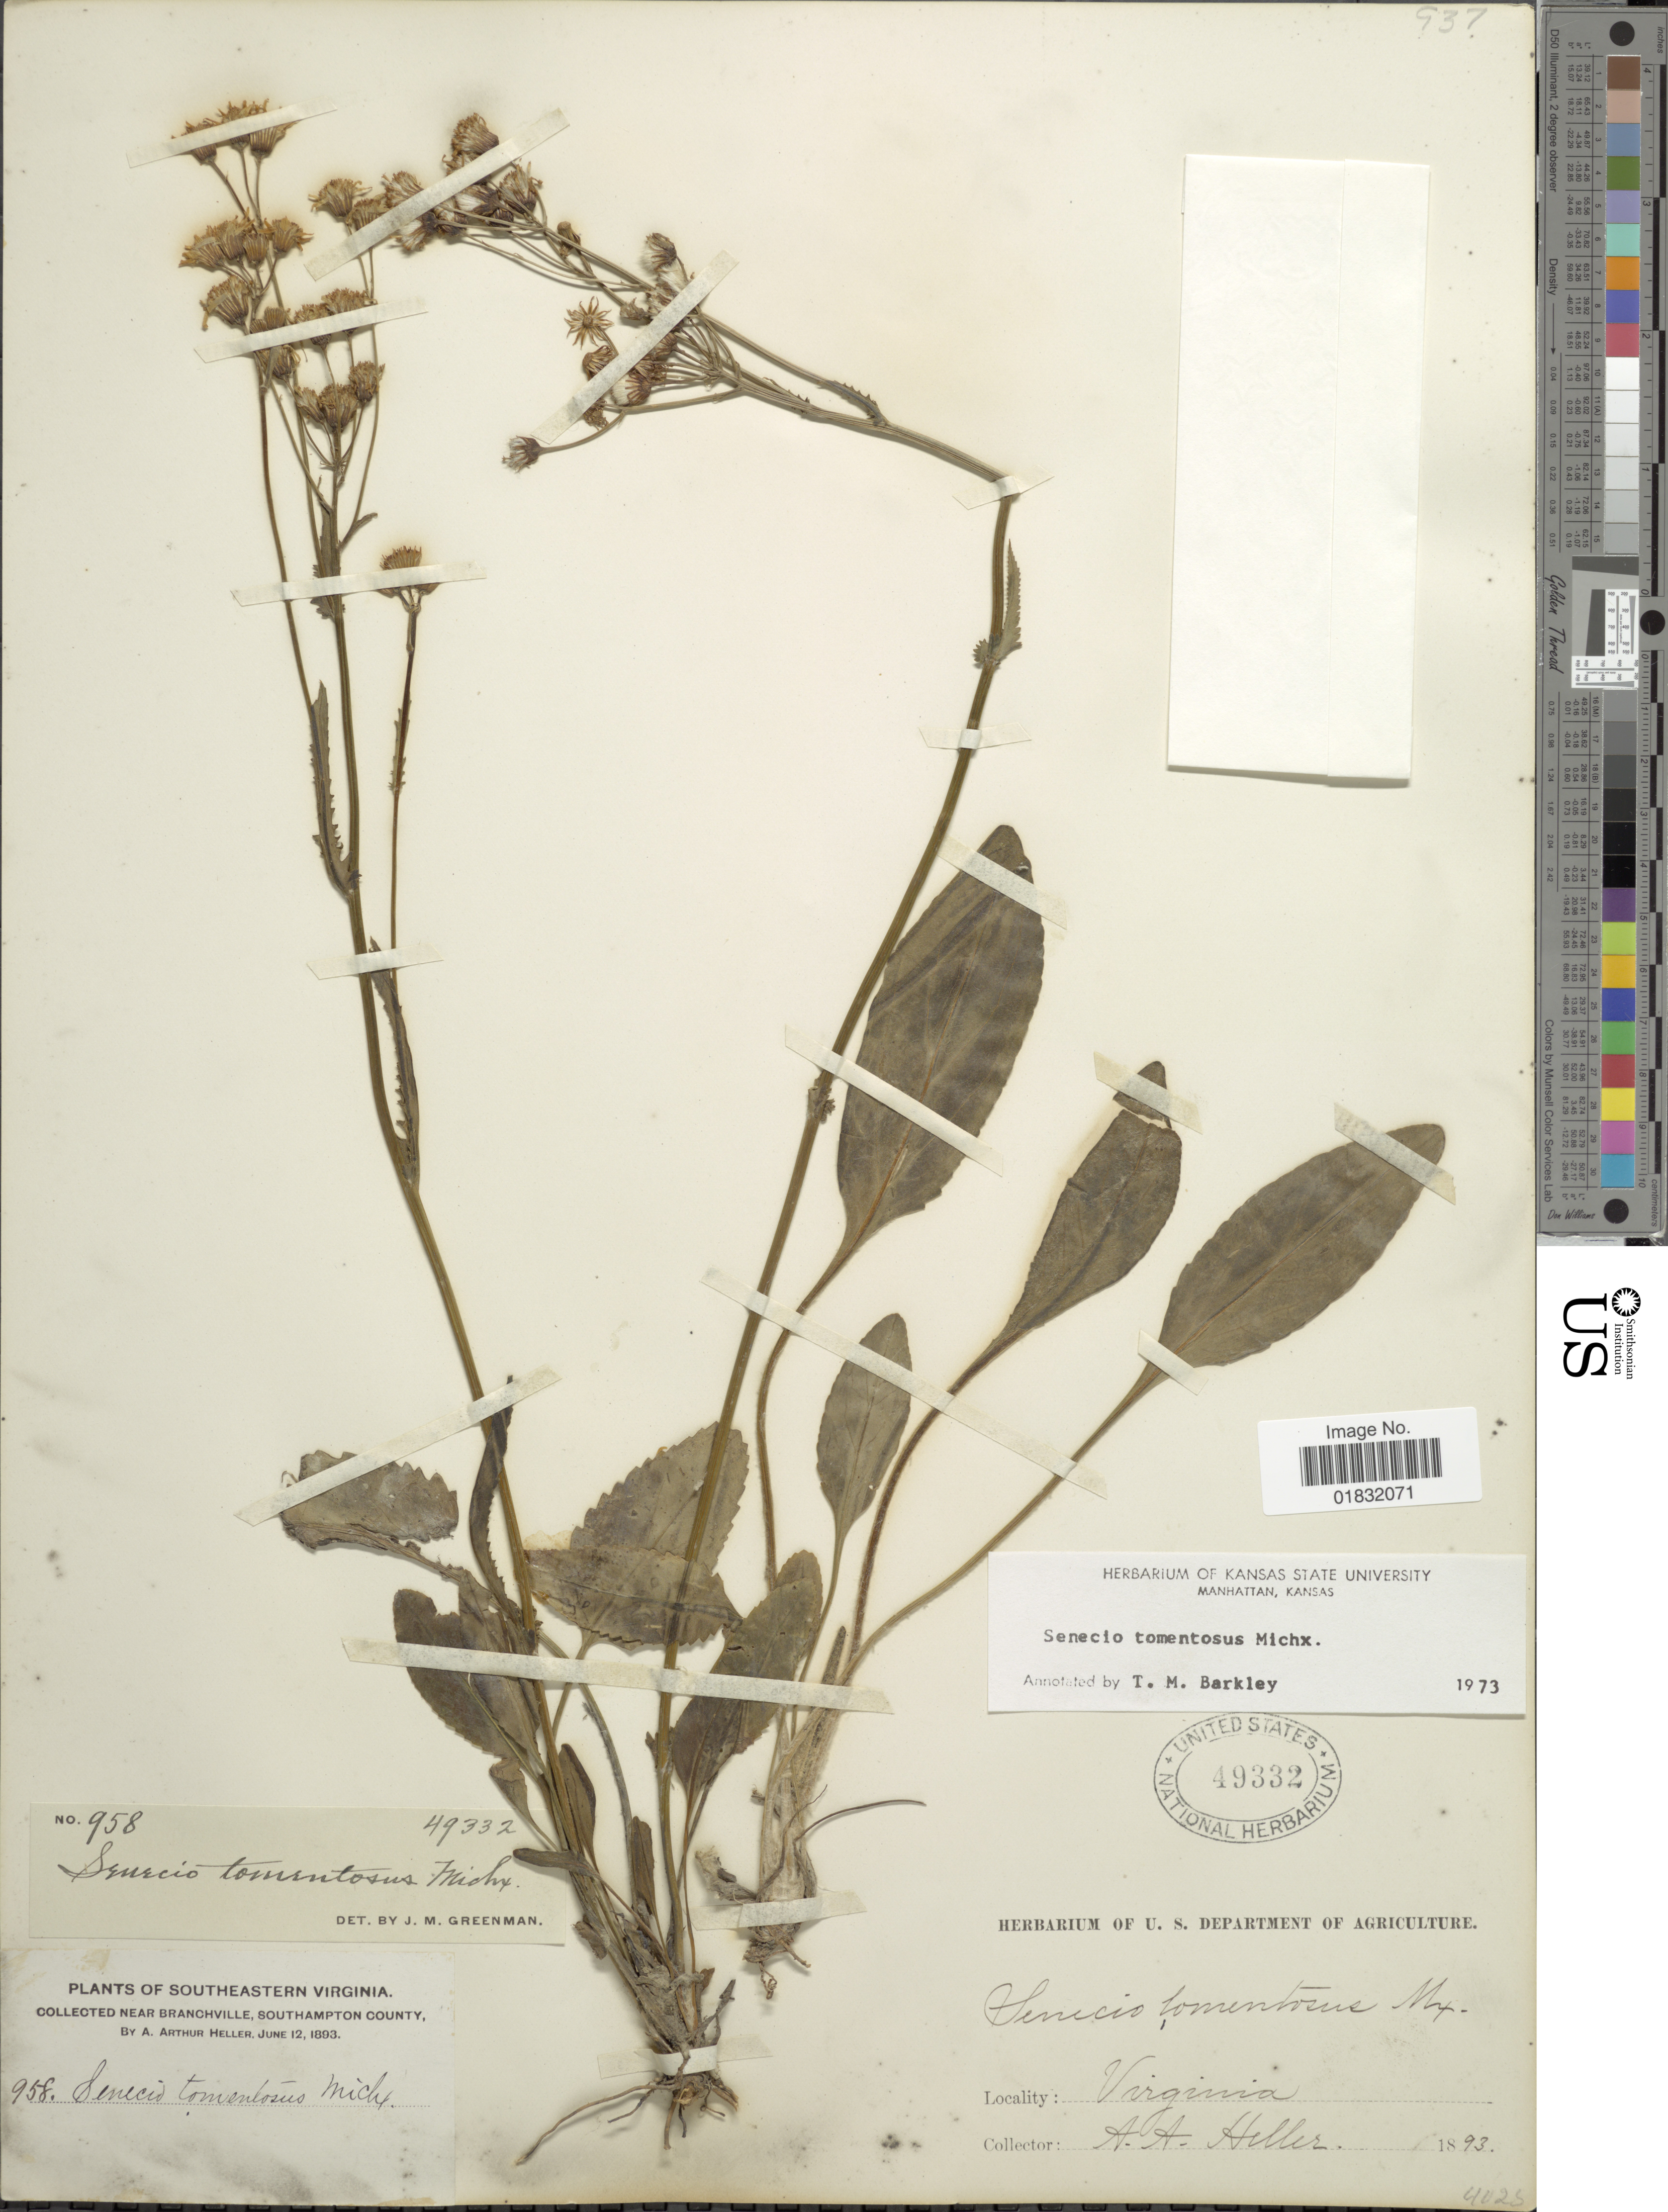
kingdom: Plantae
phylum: Tracheophyta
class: Magnoliopsida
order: Asterales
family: Asteraceae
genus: Packera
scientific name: Packera dubia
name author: (Spreng.) Trock & Mabb.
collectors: A. A. Heller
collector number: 958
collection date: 1893-06-12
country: United States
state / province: Virginia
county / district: Southampton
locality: Southeastern Virginia, Near Branchville, Southampton County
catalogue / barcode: US 49332